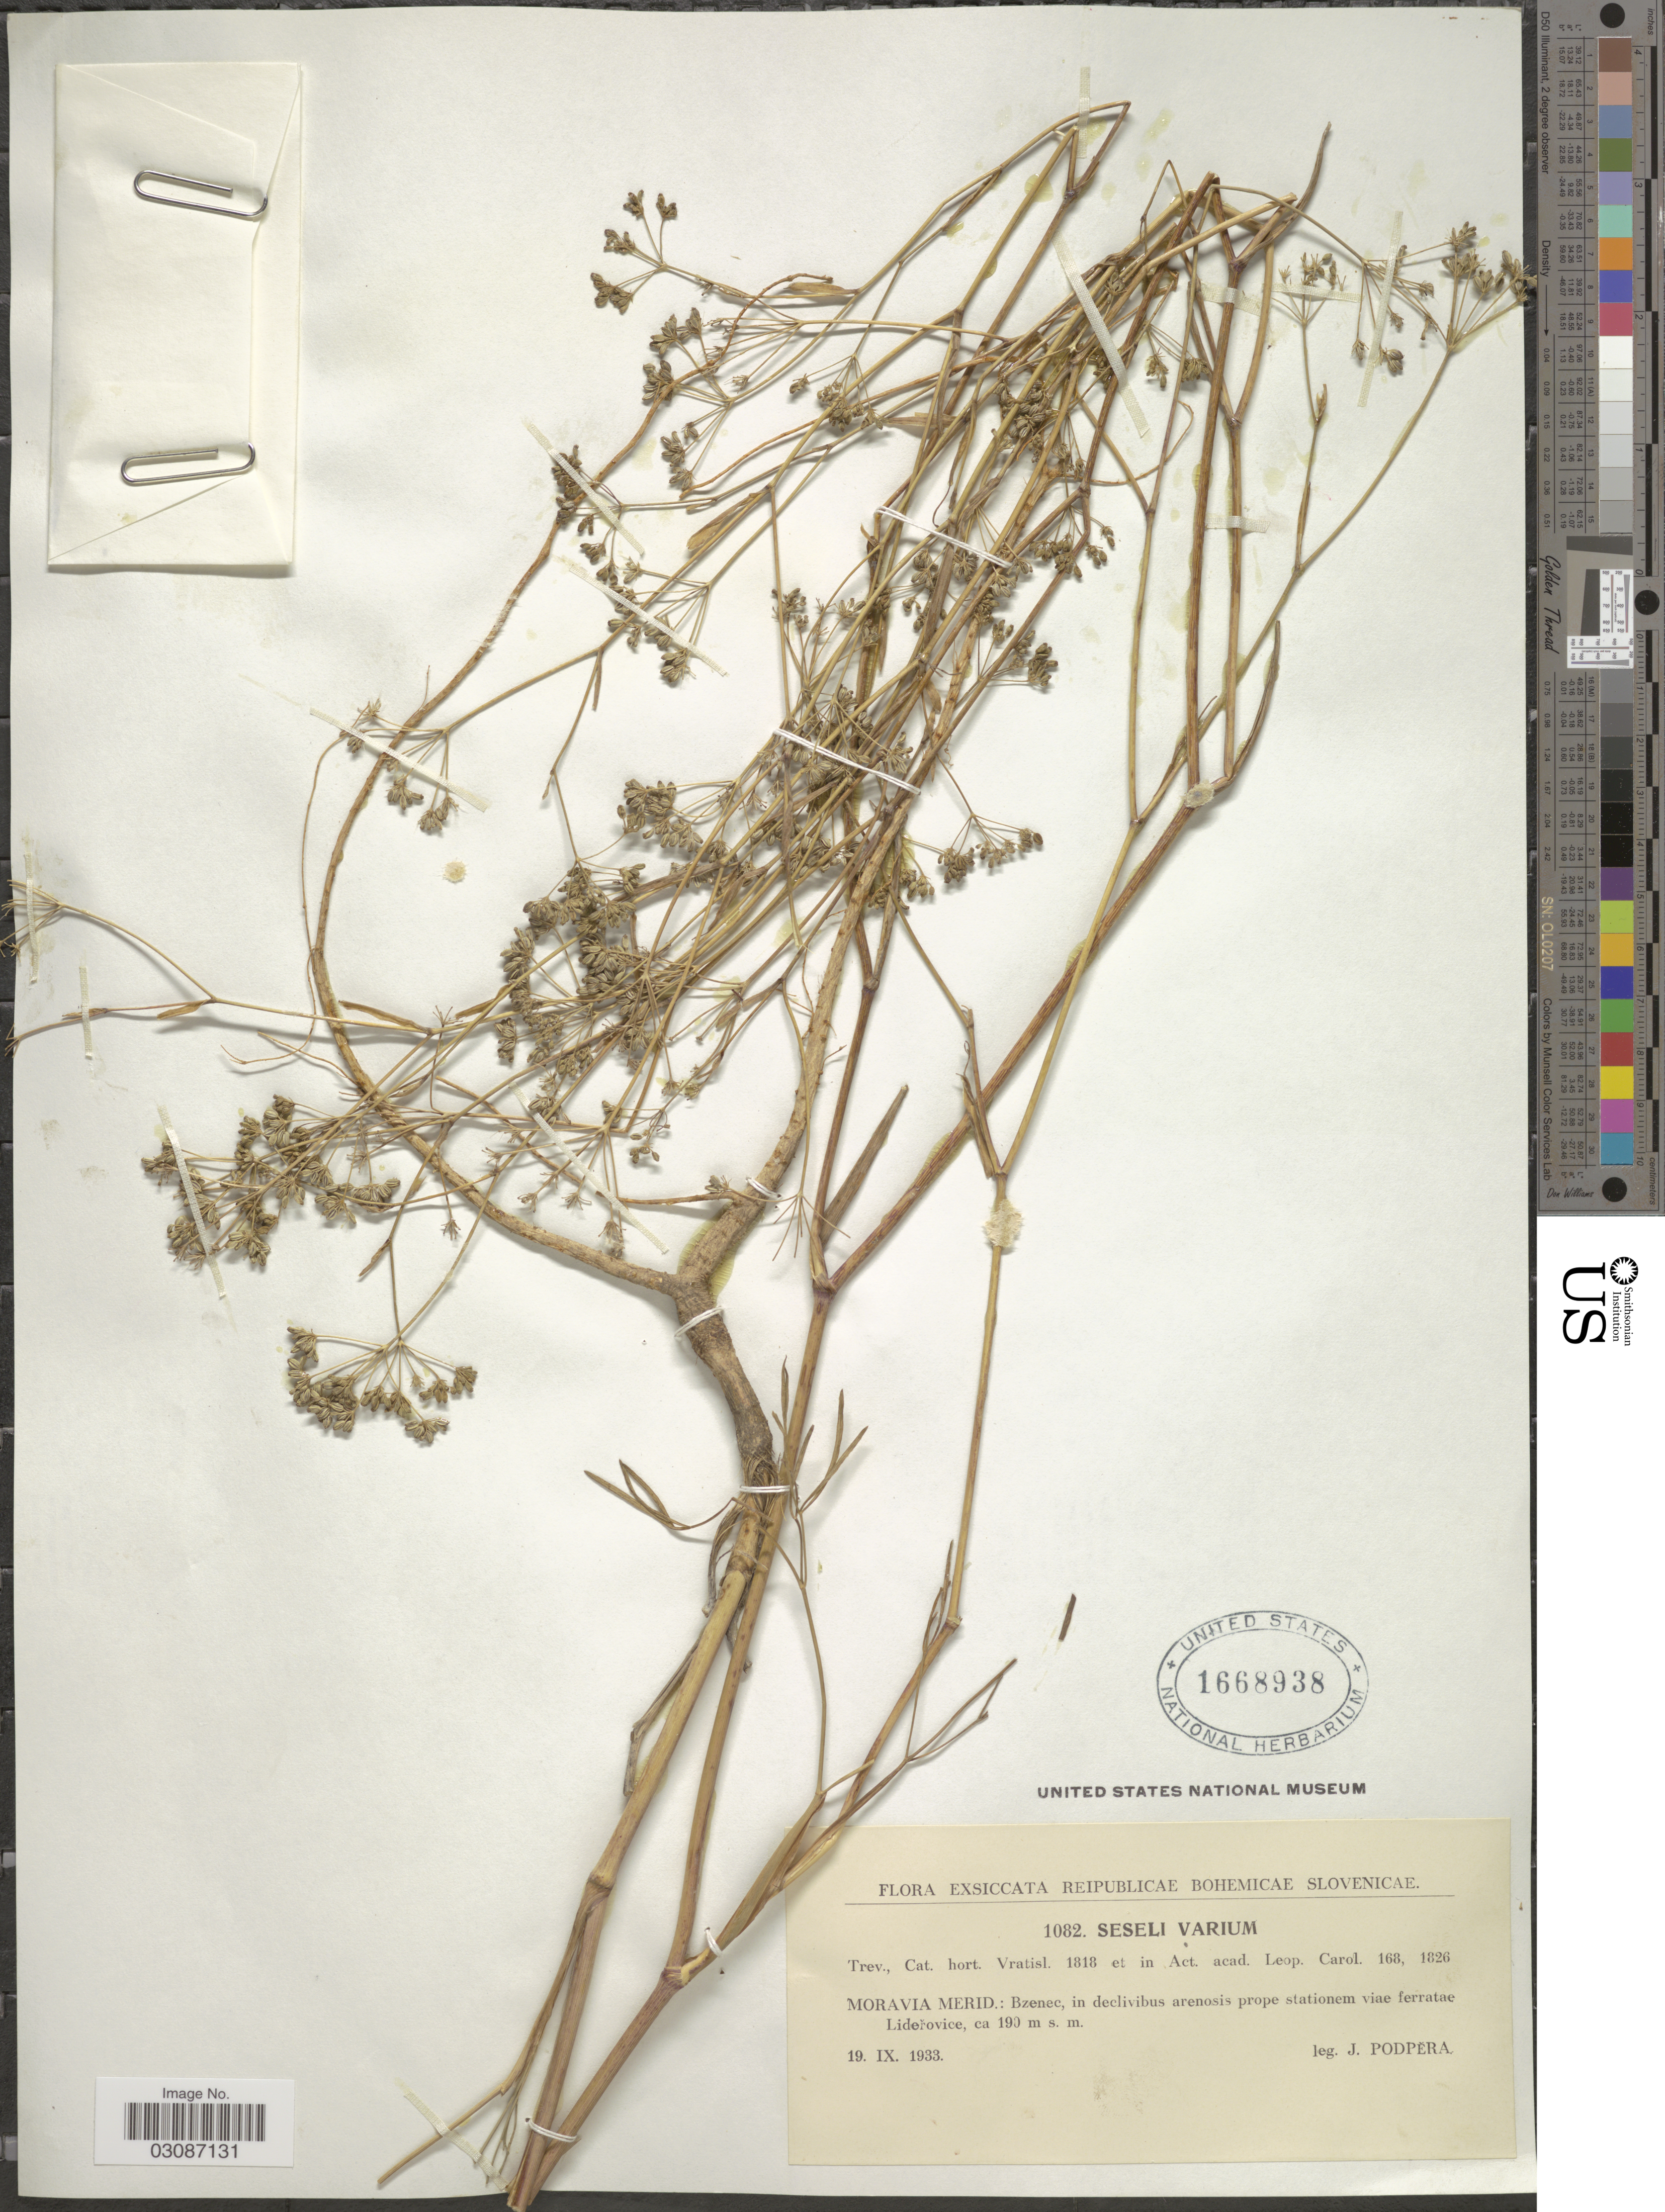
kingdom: Plantae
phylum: Tracheophyta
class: Magnoliopsida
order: Apiales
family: Apiaceae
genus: Seseli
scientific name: Seseli varium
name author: Trevir.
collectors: J. Podpera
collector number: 1082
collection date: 1933-09-19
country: Czechia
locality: Reipublicae Bohemicae Slovenicae. Moravia merid.: Bzenec, in declivibus arenosis prope stationem viae ferratae Liderovice.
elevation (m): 190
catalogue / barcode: US 1668938